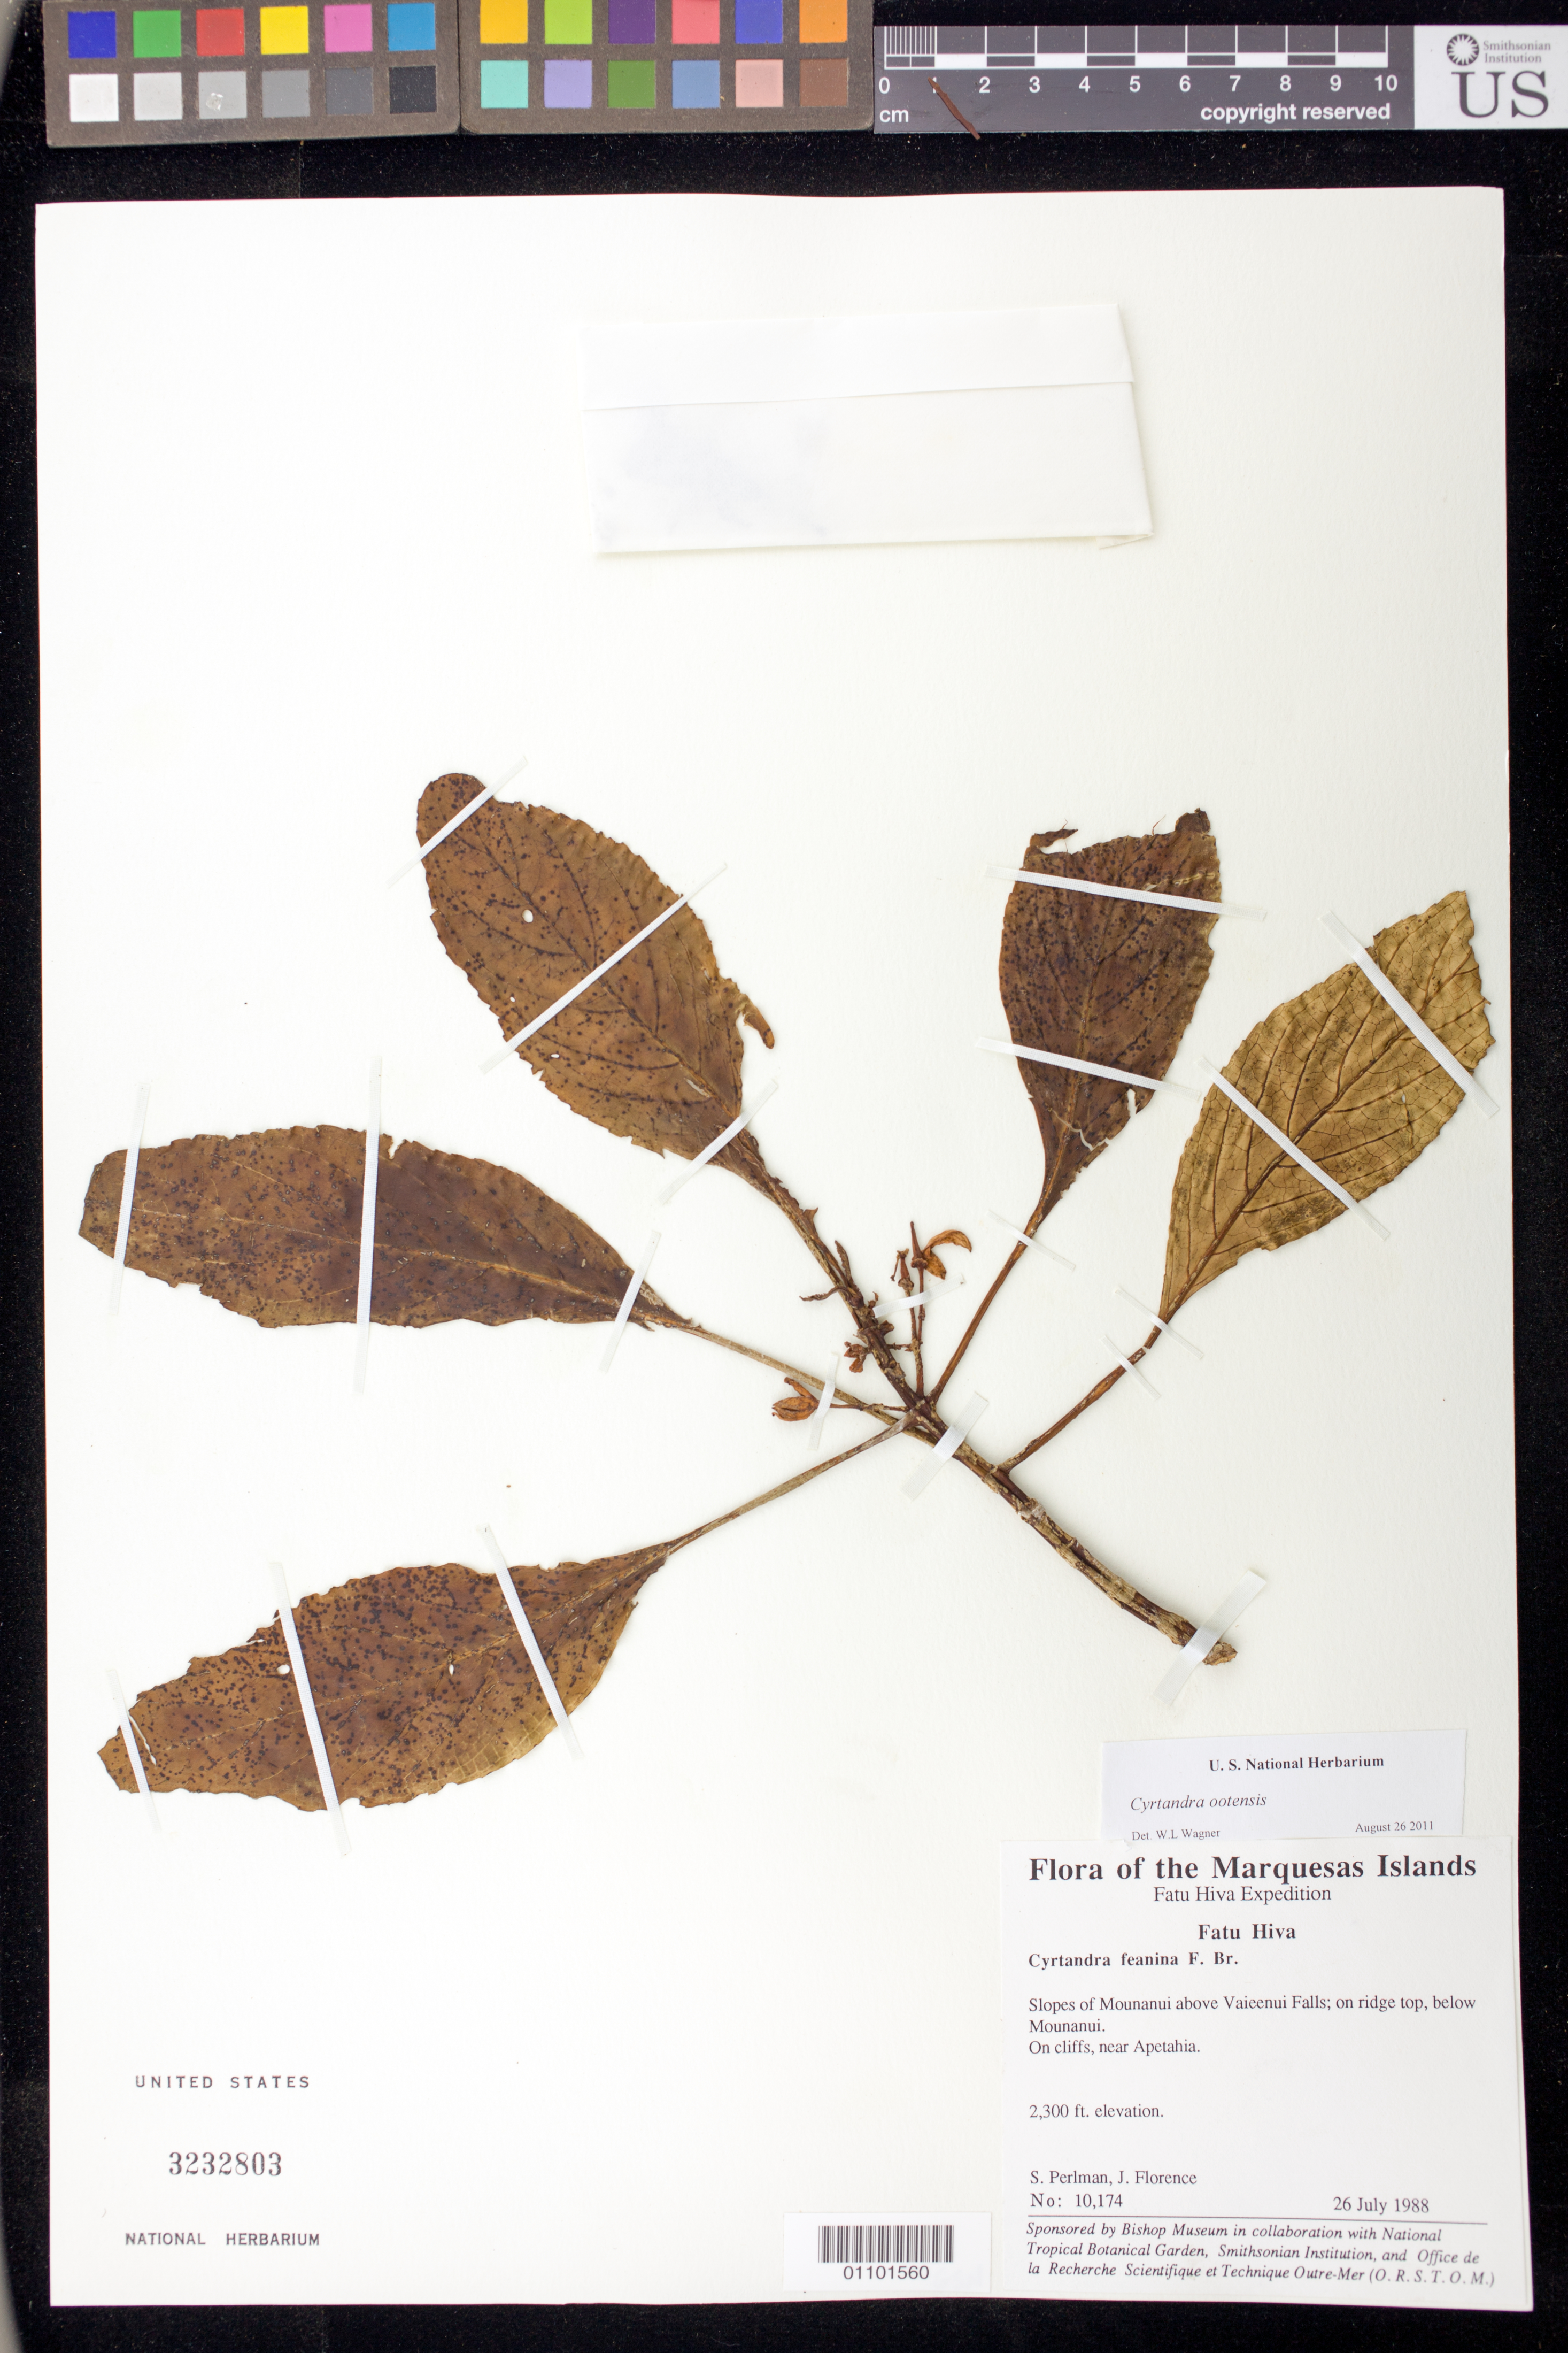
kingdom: Plantae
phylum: Tracheophyta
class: Magnoliopsida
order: Lamiales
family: Gesneriaceae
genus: Cyrtandra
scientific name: Cyrtandra ootensis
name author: F. Br.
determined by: Wagner, W. L., (BOT), Smithsonian Institution - National Museum of Natural History (UNITED STATES)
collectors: S. P. Perlman & J. Florence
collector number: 10174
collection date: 1988-07-26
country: French Polynesia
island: Fatu Hiva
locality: slopes of Moouanui above Vaieenui Falls, on ridge top, below Mounanui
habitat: On cliffs, near Apetahia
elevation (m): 701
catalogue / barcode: US 3232803